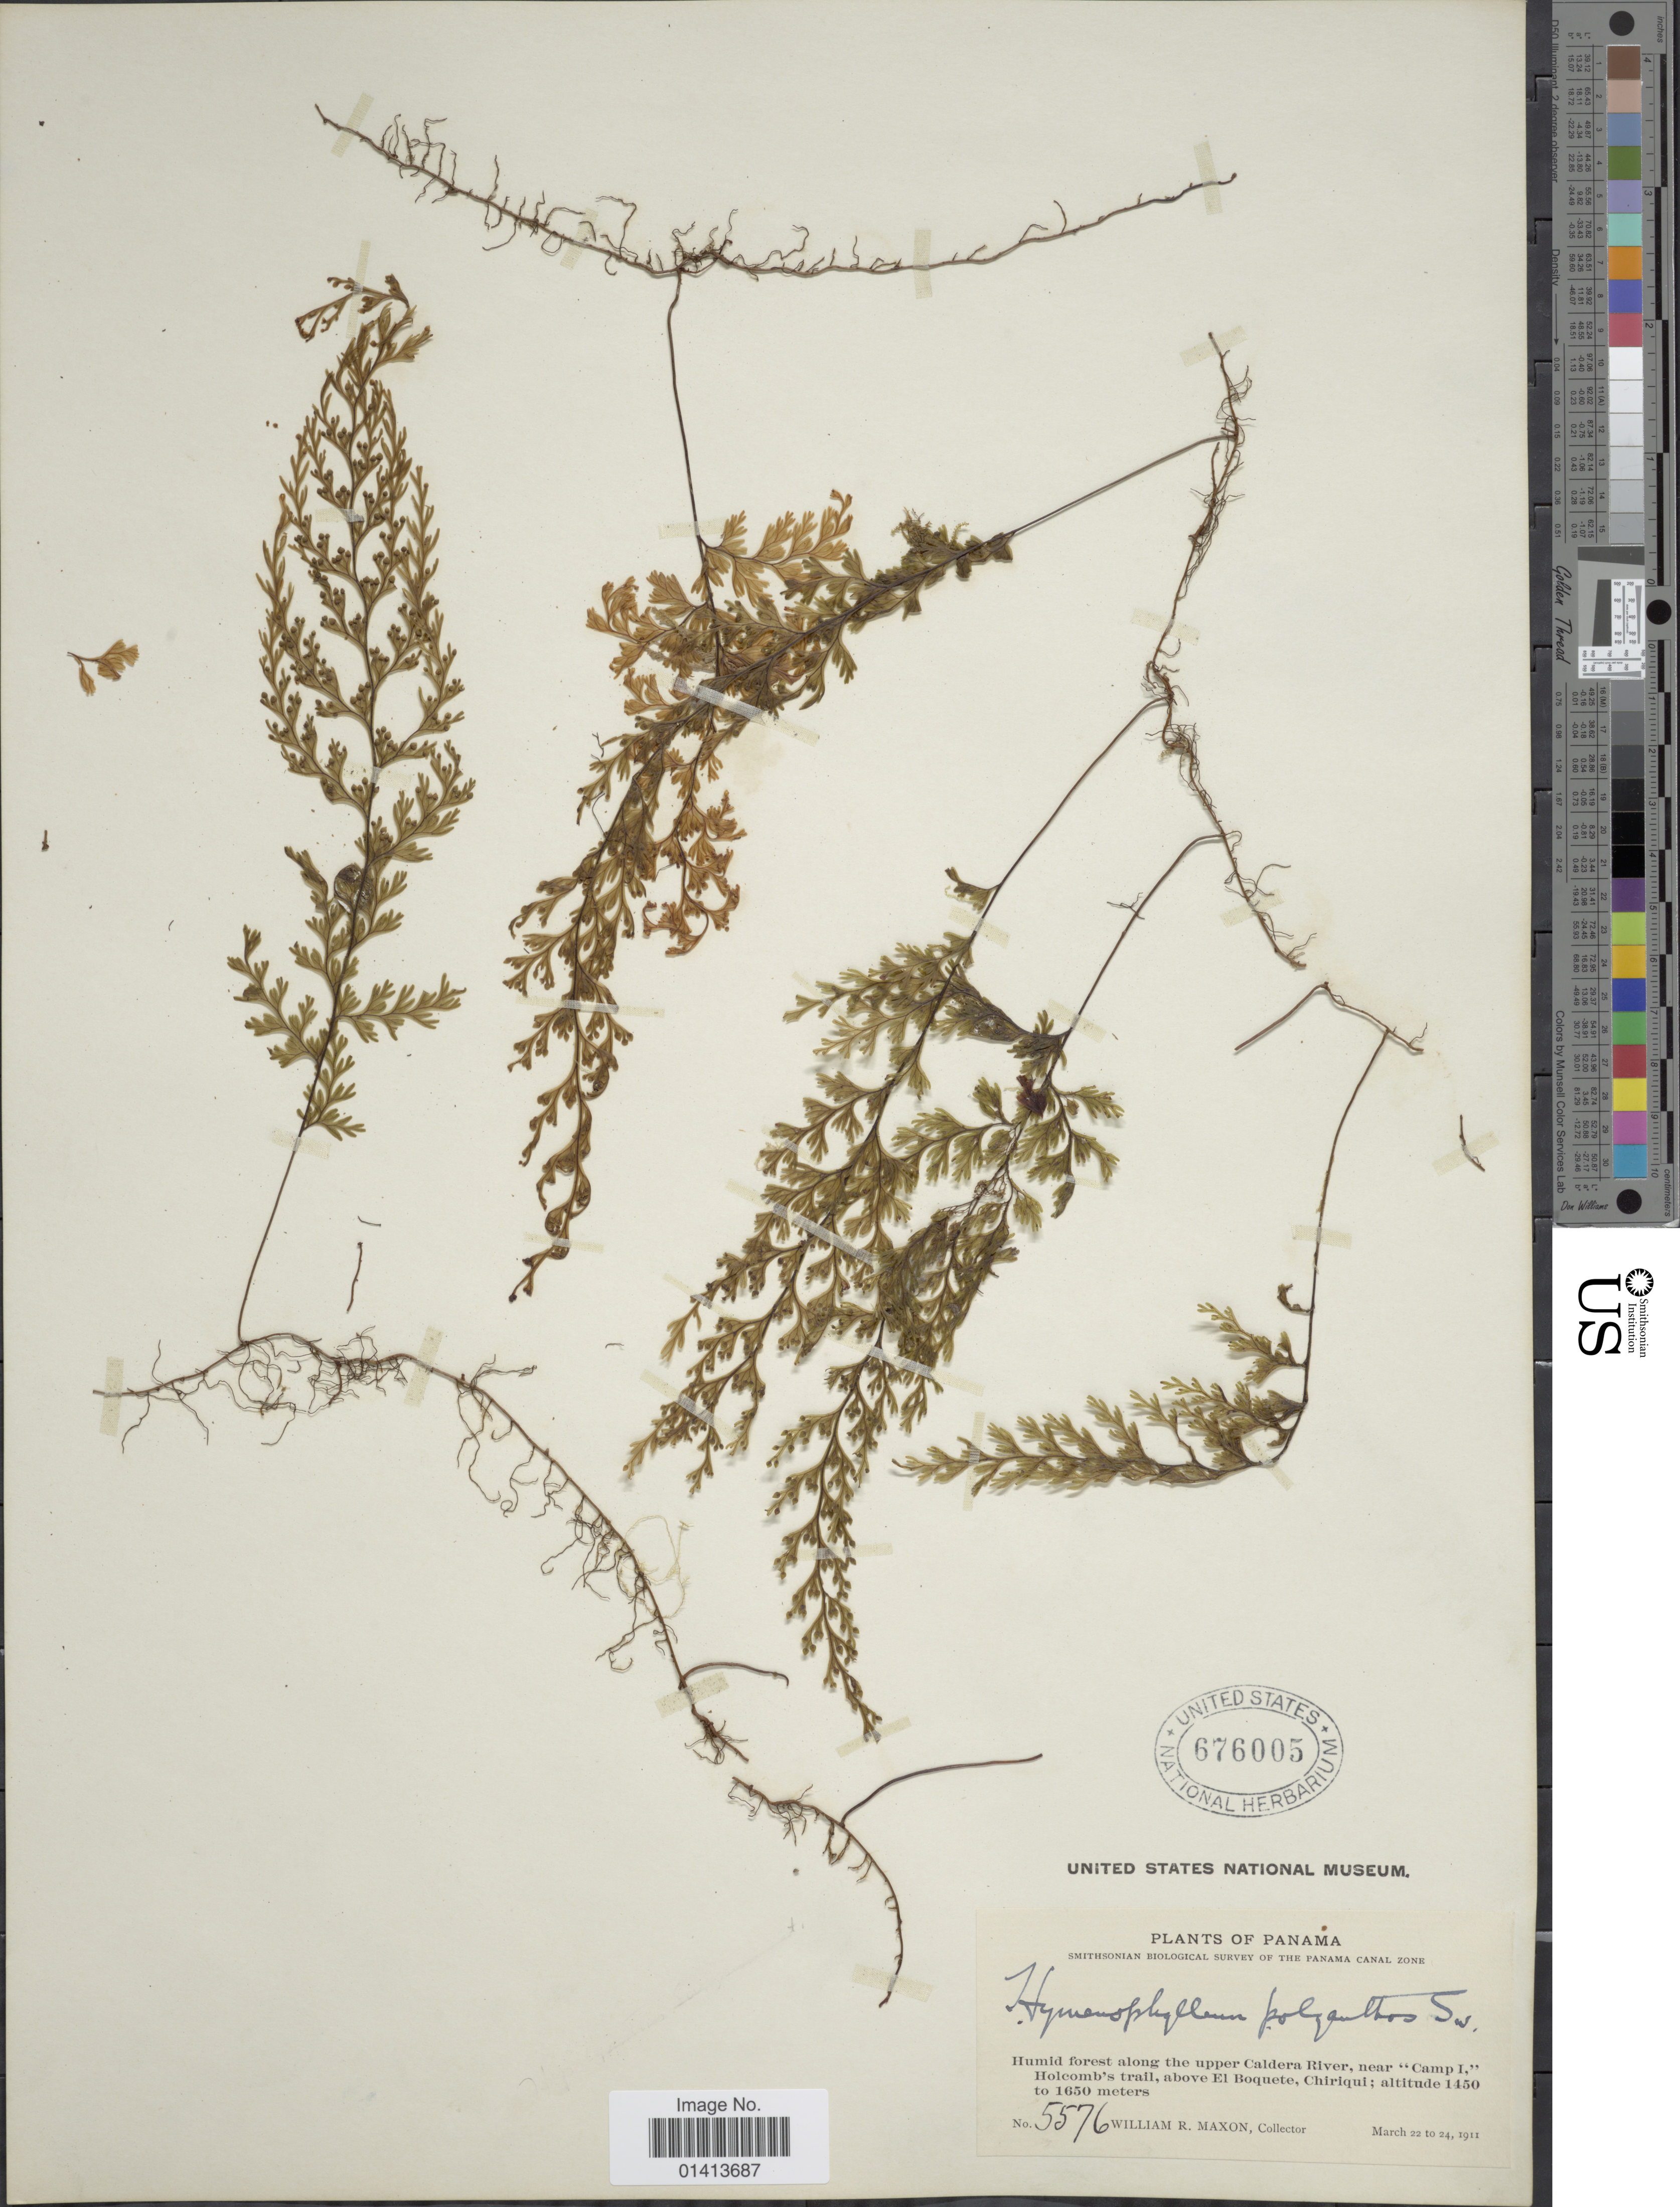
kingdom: Plantae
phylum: Tracheophyta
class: Polypodiopsida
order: Hymenophyllales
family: Hymenophyllaceae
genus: Hymenophyllum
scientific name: Hymenophyllum costaricanum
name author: Bosch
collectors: W. R. Maxon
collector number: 5576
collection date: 1911-03-22/1911-03-24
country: Panama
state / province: Chiriqui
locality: Humid forest along the upper Caldera River, near 'Camp I,' Holcomb's trail above El Boquete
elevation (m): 1450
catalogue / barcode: US 676005